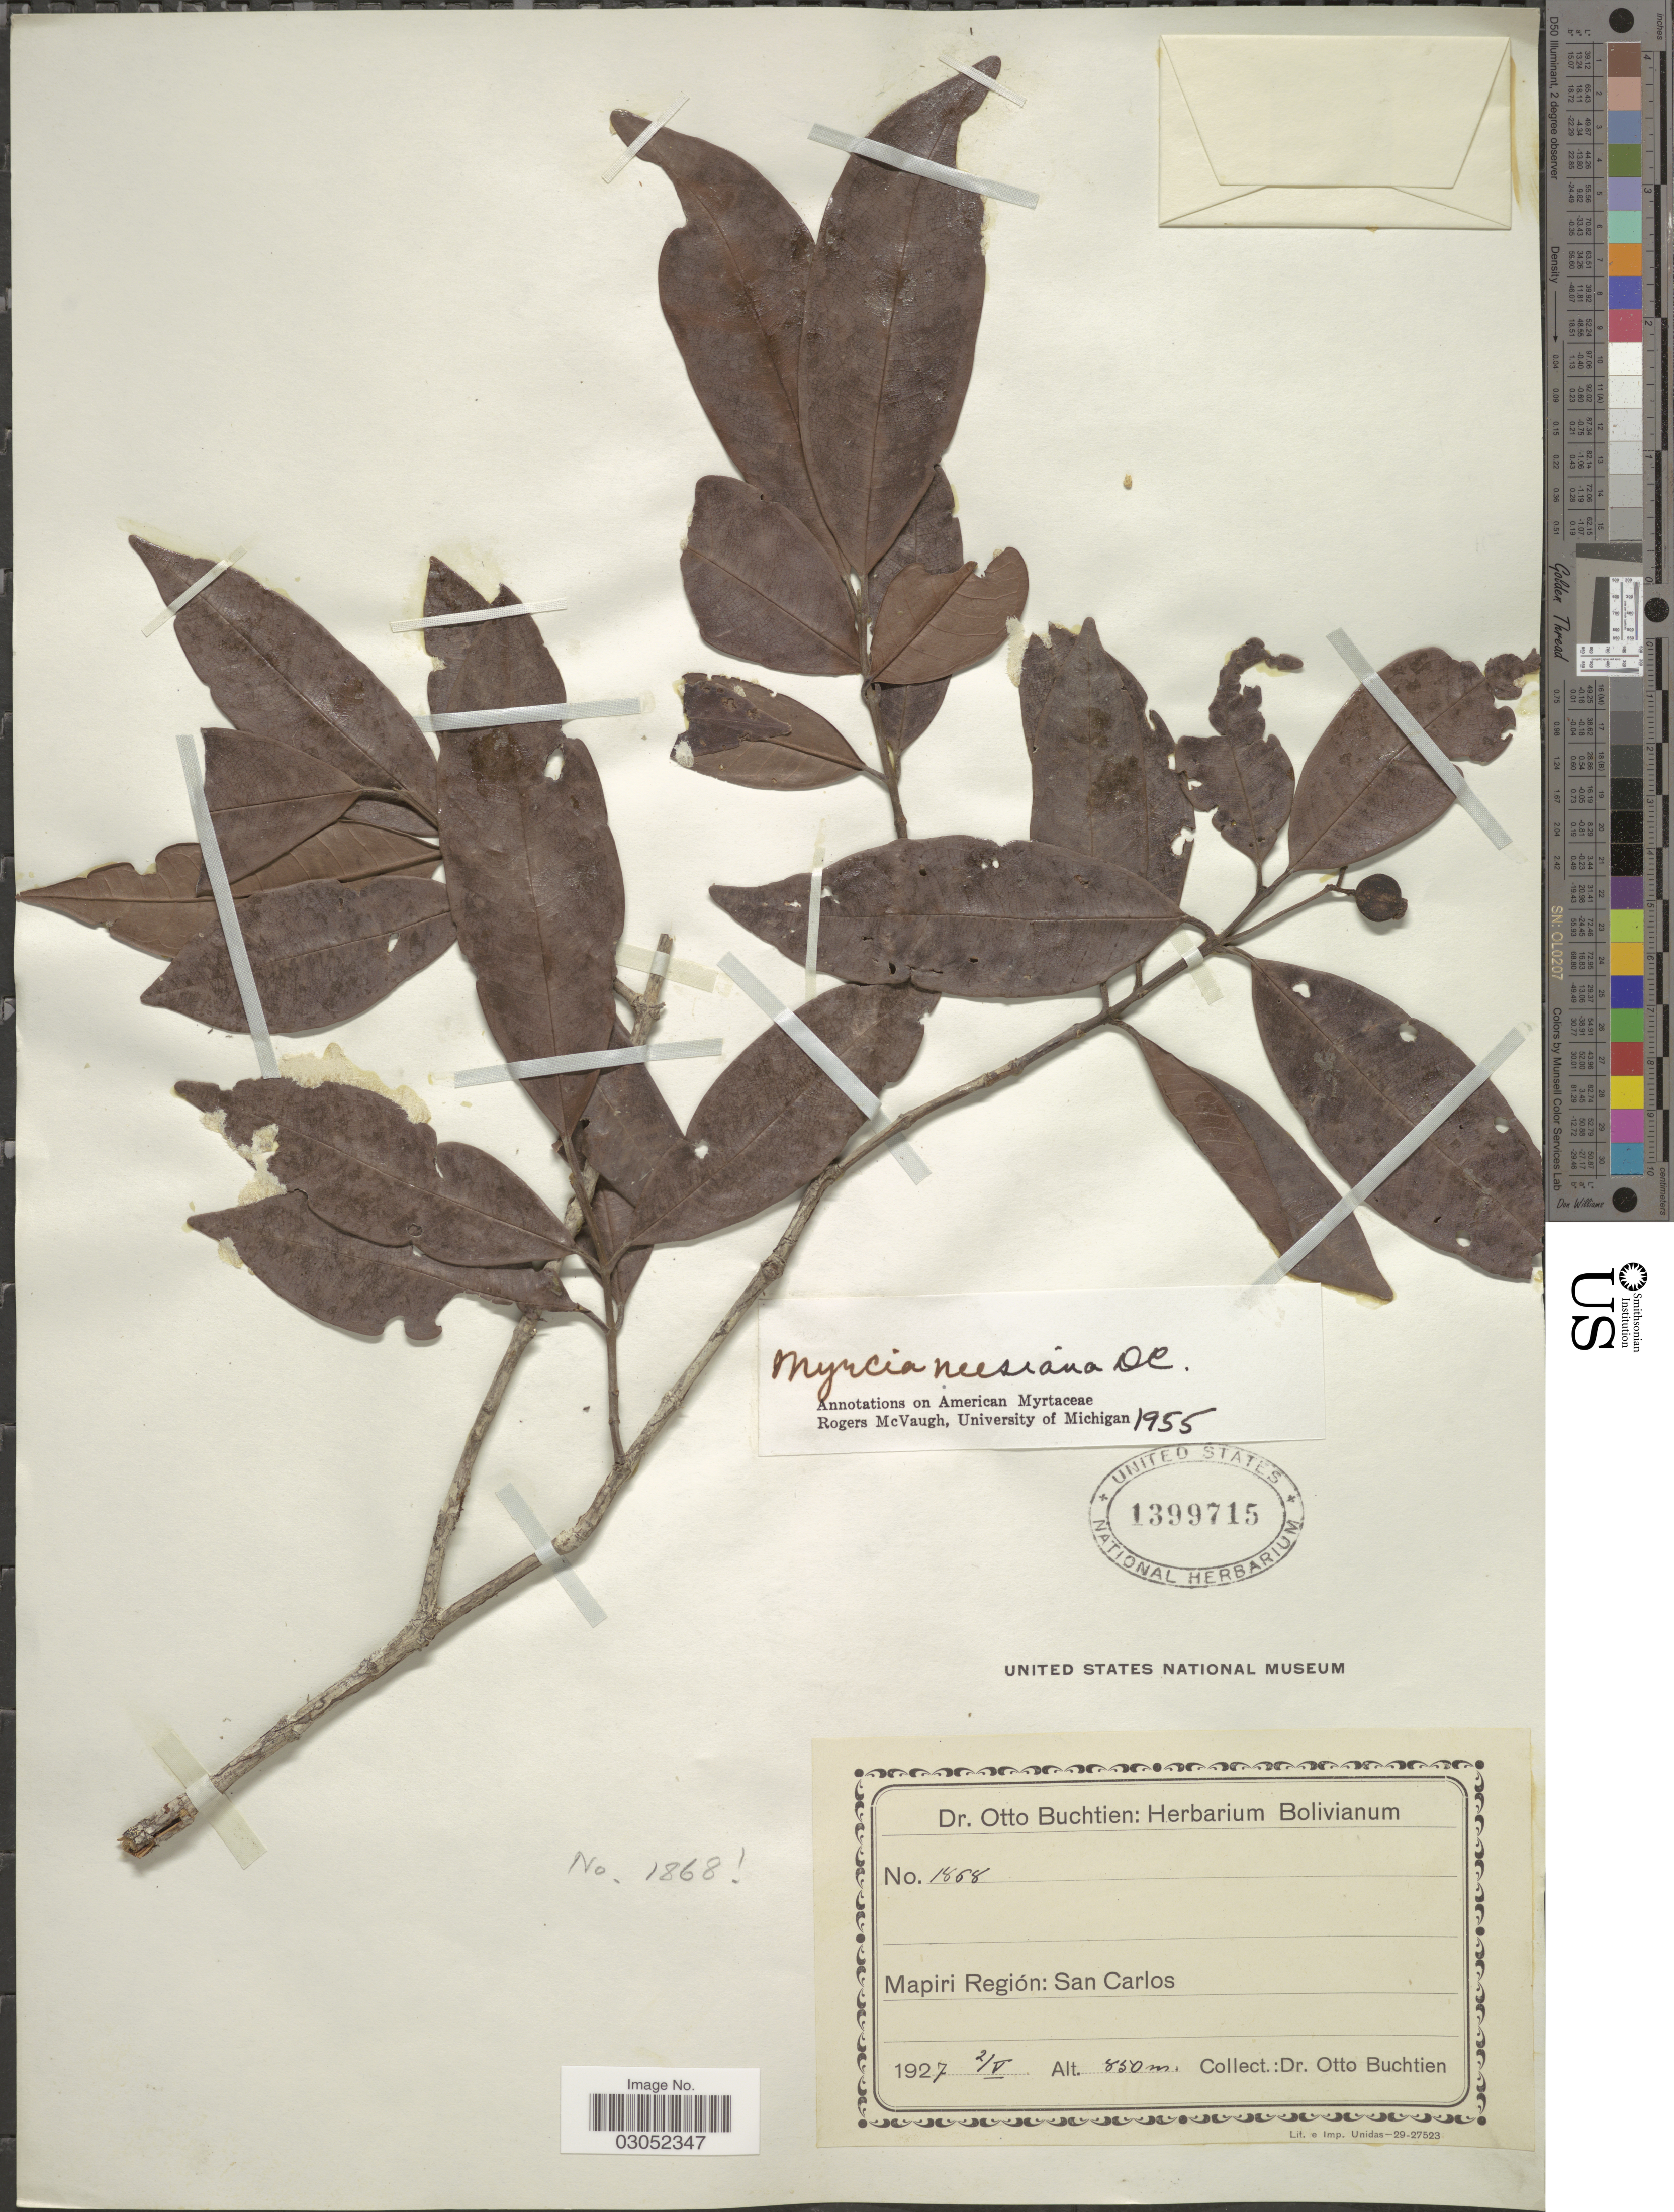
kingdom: Plantae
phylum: Tracheophyta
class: Magnoliopsida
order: Myrtales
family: Myrtaceae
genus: Myrcia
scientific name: Myrcia neesiana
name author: DC.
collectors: O. Buchtien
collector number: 1868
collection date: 1927-05-02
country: Bolivia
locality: Mapiri Región: San Carlos.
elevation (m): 850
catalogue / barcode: US 1399715